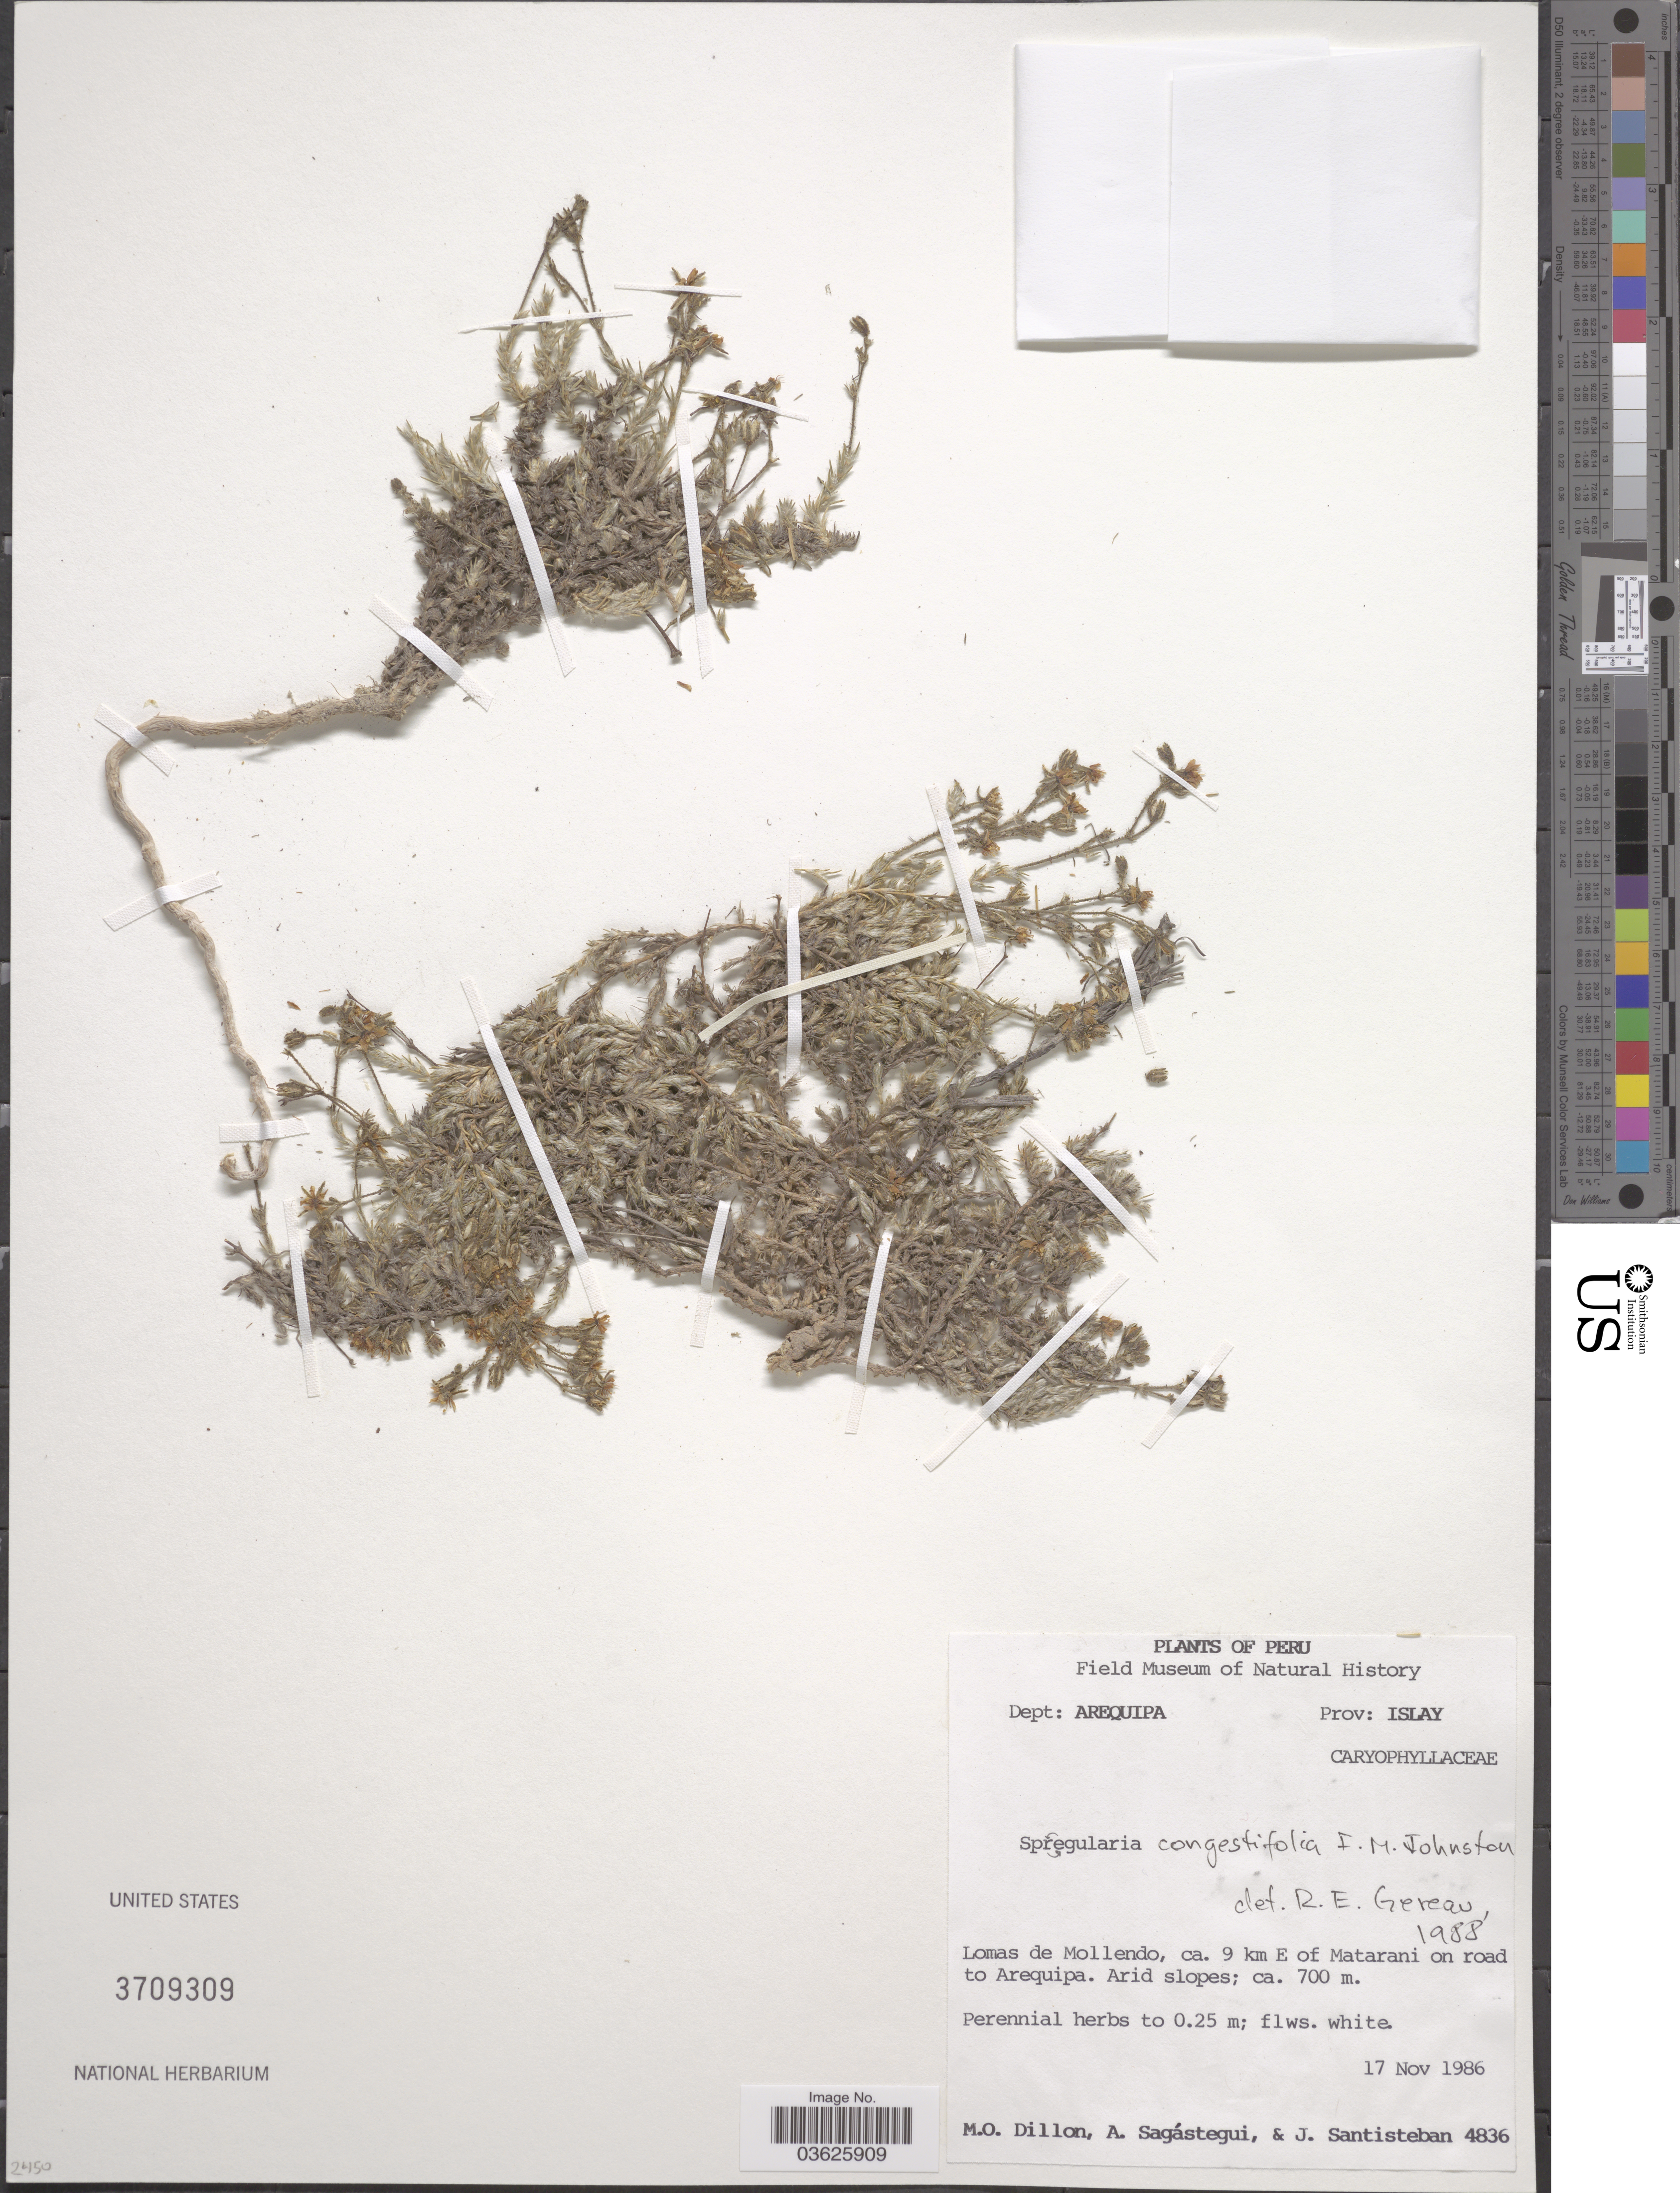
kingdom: Plantae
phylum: Tracheophyta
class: Magnoliopsida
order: Caryophyllales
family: Caryophyllaceae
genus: Spergularia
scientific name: Spergularia congestifolia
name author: I.M. Johnst.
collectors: M. O. Dillon, A. Sagastegui & J. Santisteban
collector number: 4836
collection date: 1986-11-17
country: Peru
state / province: Arequipa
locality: Dept: Arequipa. Prov. Islay. Lomas de Mollendo, ca. 9 km E of Matarani on road to Arequipa.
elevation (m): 700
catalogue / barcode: US 3709309